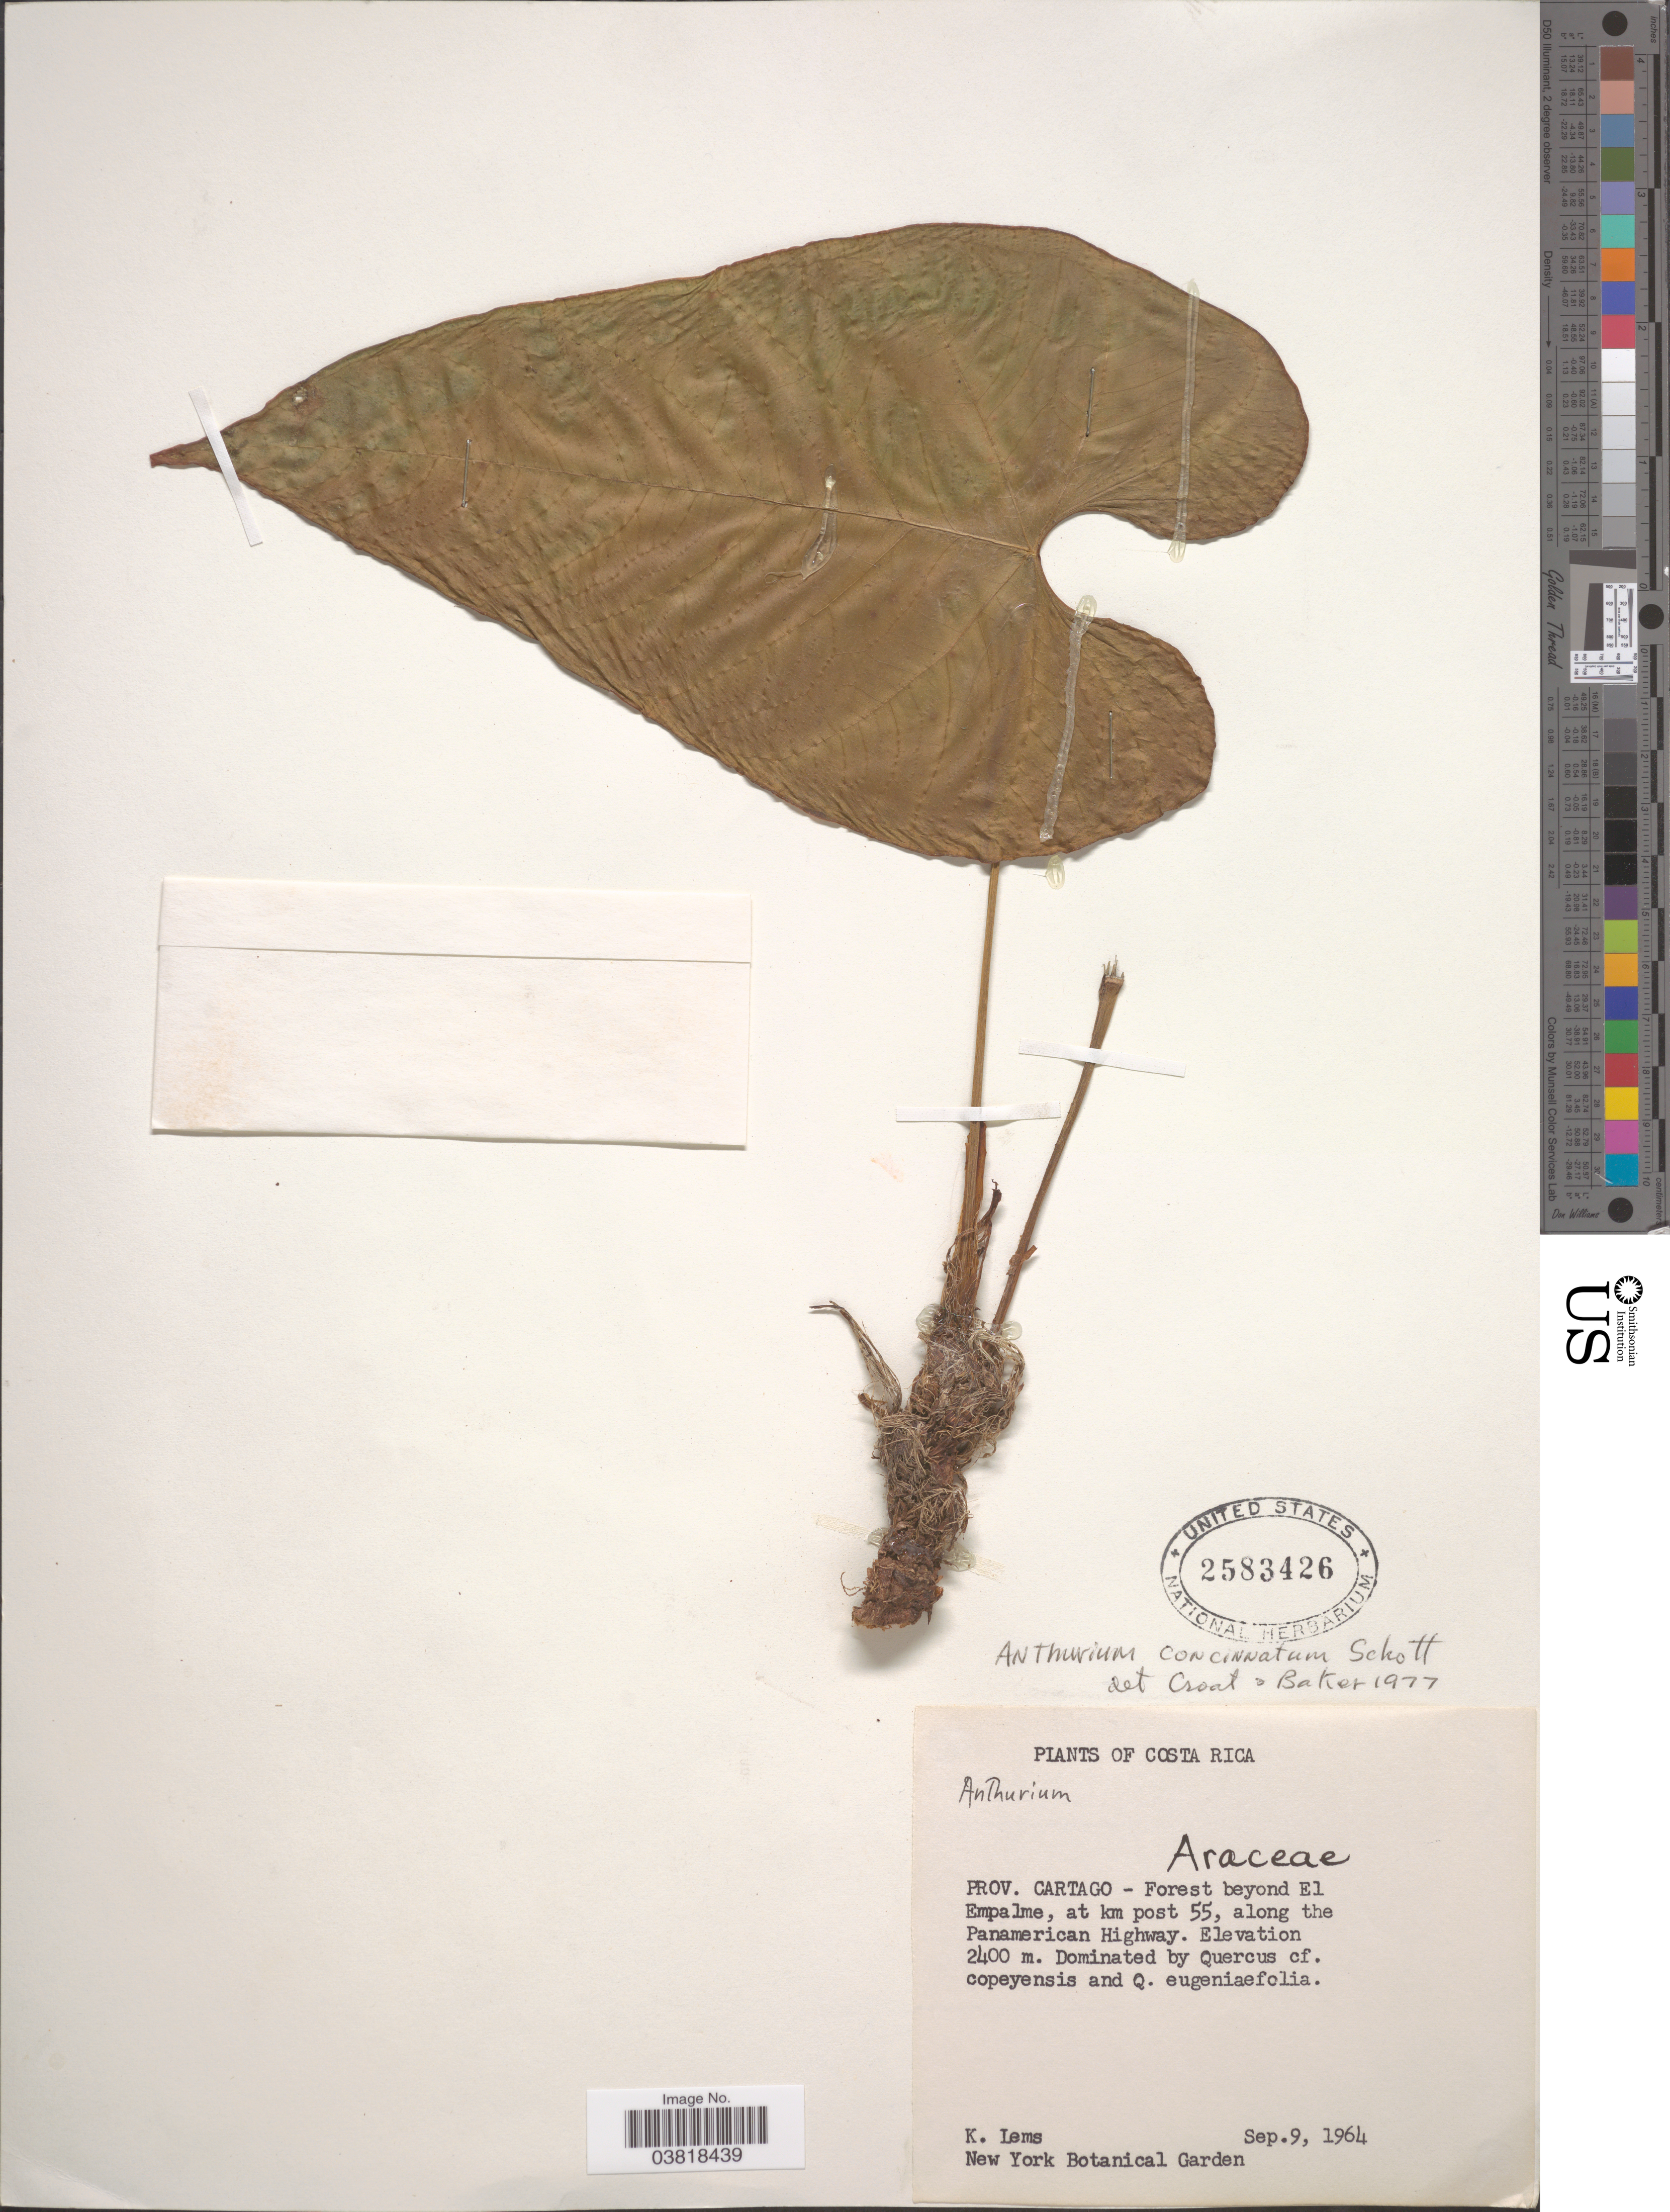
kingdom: Plantae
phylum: Tracheophyta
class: Liliopsida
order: Alismatales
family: Araceae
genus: Anthurium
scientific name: Anthurium concinnatum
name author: Schott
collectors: K. Lems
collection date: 1964-09-09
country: Costa Rica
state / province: Cartago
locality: Forest beyond El Empalme, at km post 55, along the Panamerican Highway.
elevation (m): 2400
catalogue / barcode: US 2583426